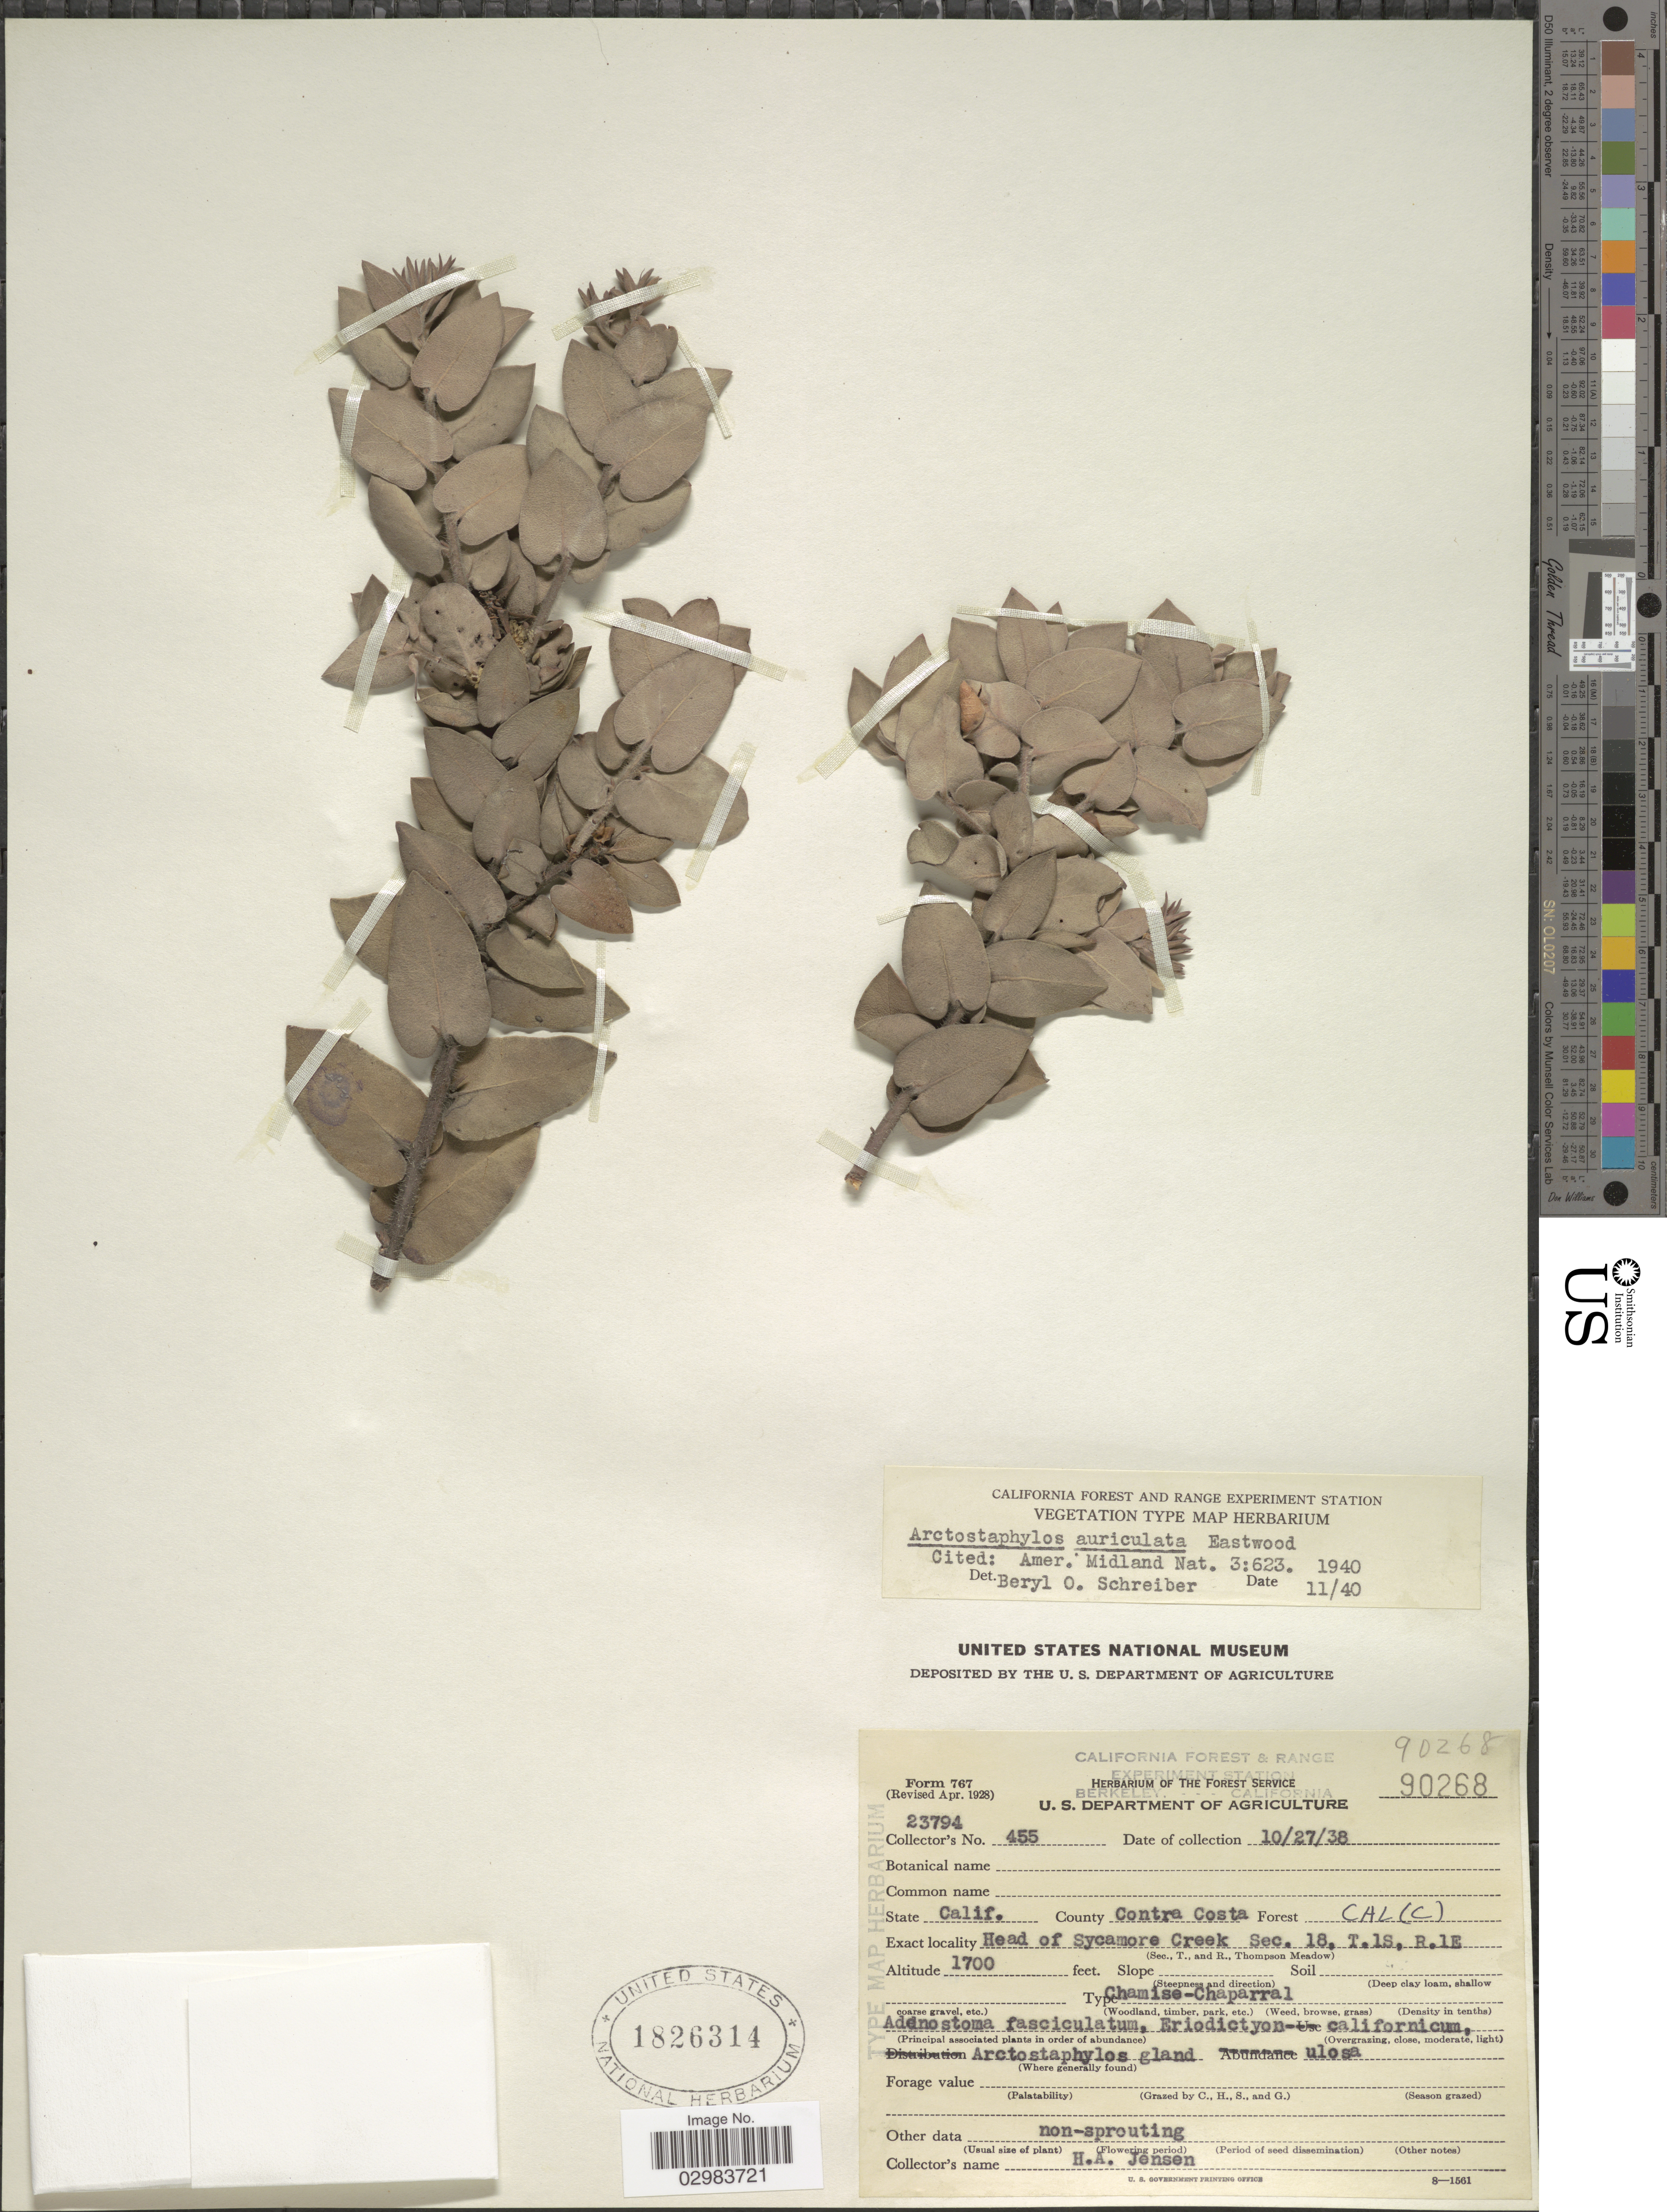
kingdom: Plantae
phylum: Tracheophyta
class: Magnoliopsida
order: Ericales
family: Ericaceae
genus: Arctostaphylos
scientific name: Arctostaphylos auriculata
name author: Eastw.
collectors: H. A. Jensen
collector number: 455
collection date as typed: Transcribed d/m/y: 27/10/38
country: United States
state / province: California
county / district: Contra Costa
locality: County Contra Costa. Forest Cal (C). Head of Sycamore Creek Sec. 18, T.1S, R,1E.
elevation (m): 518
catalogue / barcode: US 1826314